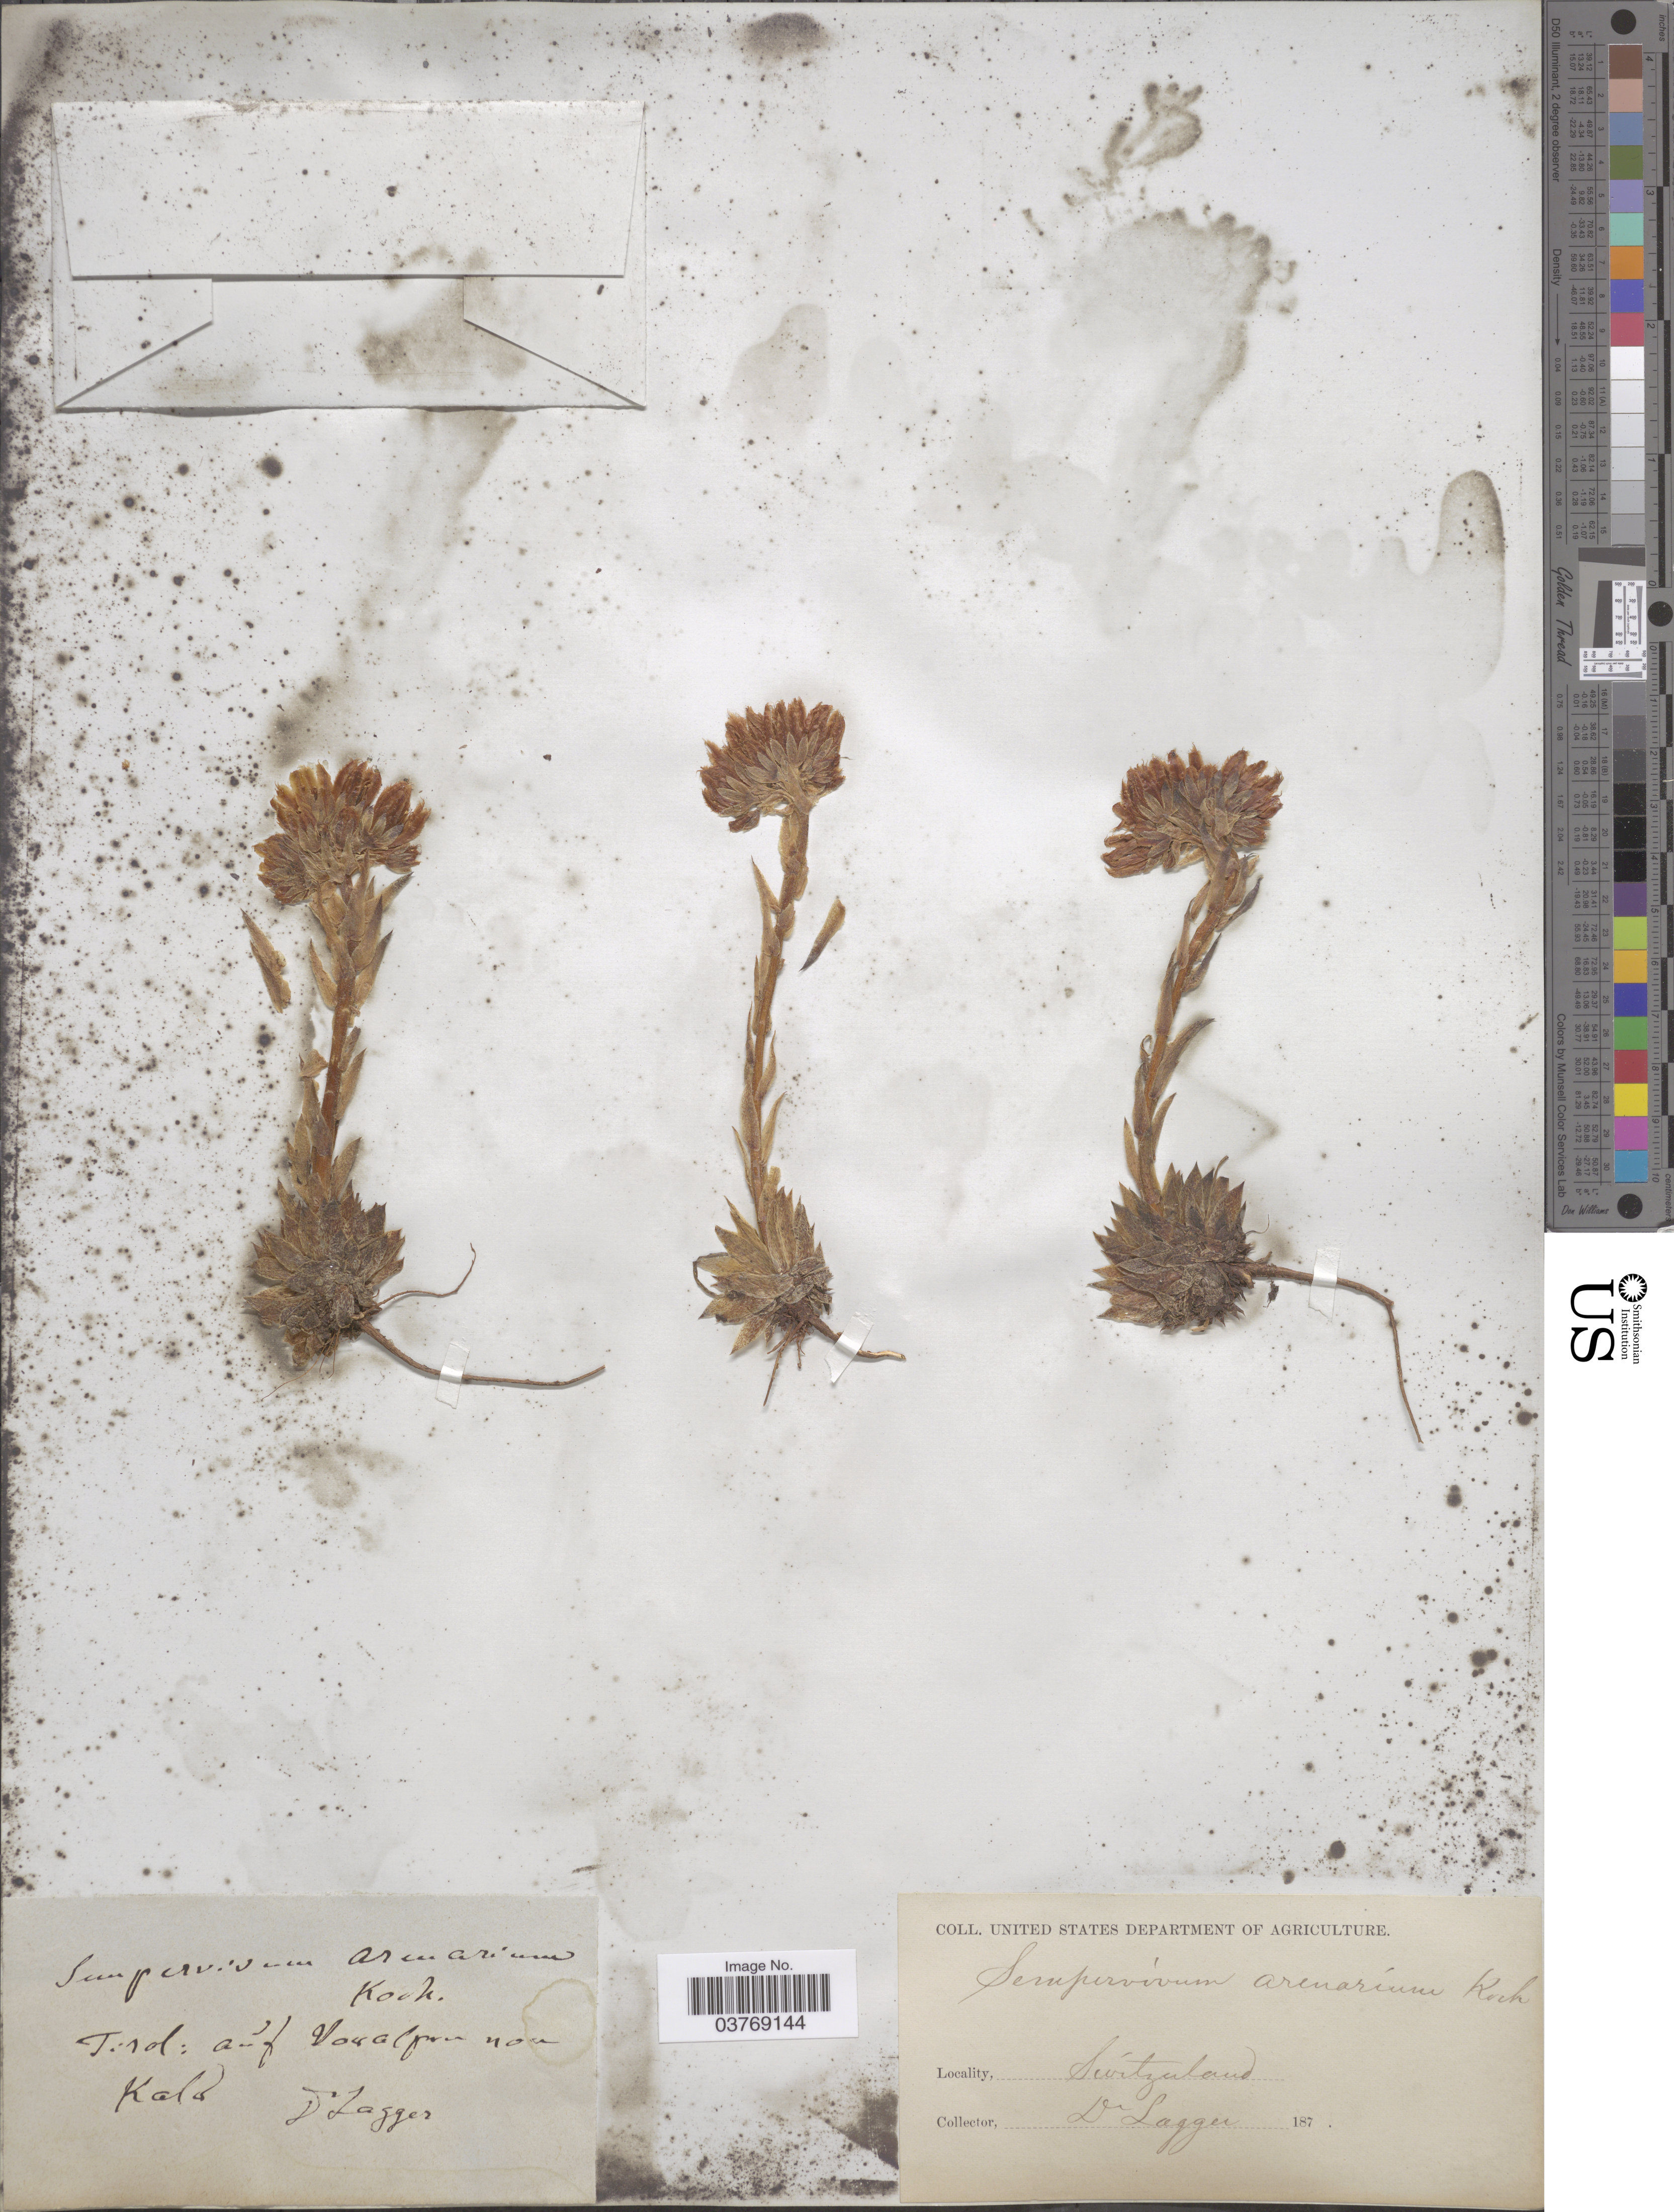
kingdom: Plantae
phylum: Tracheophyta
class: Magnoliopsida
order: Saxifragales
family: Crassulaceae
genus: Sempervivum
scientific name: Sempervivum arenarium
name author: W.D.J. Koch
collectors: F. J. Lagger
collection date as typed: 187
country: Switzerland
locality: Tirol: Auf Vouglpan* non Kalb.